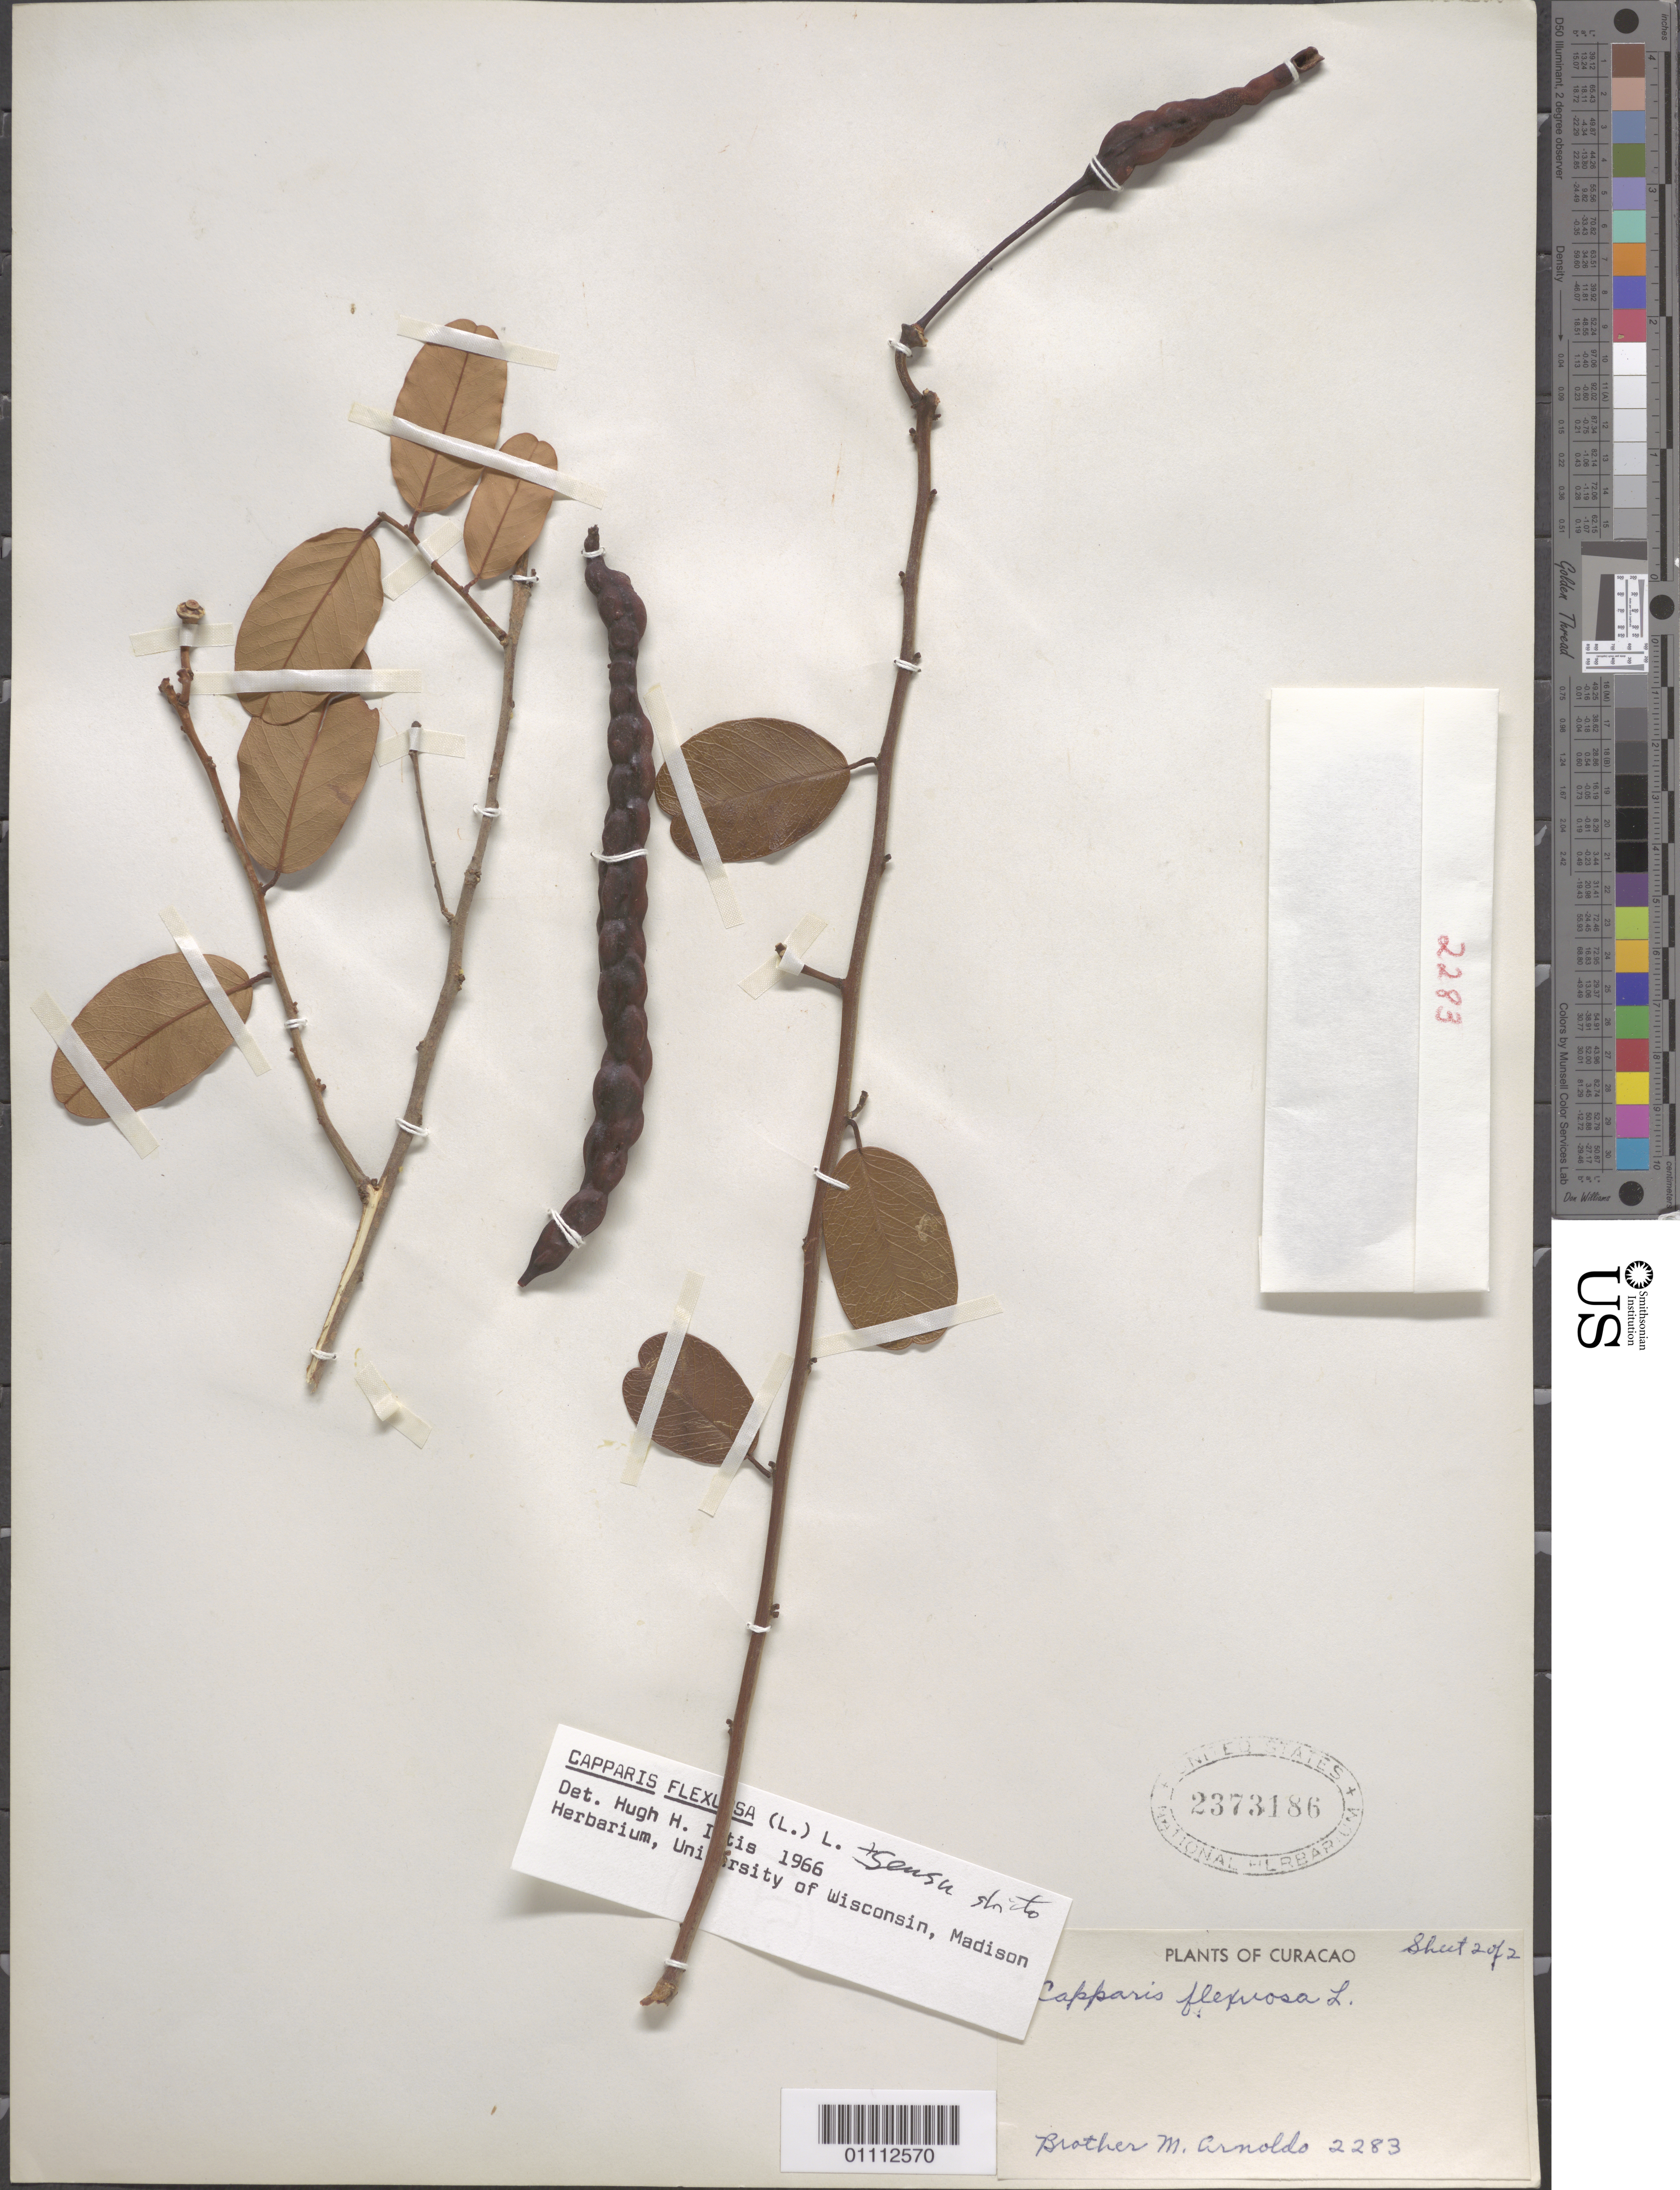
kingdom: Plantae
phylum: Tracheophyta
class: Magnoliopsida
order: Brassicales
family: Capparaceae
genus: Cynophalla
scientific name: Cynophalla flexuosa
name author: (L.) J. Presl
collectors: N. Arnoldo-Broeders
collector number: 2283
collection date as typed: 30 Aug 1962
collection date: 1962-08-30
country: Curaçao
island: Curaçao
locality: Kosikoendo-Bonaire-Netherland Antilles.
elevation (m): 90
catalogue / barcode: US 2373186